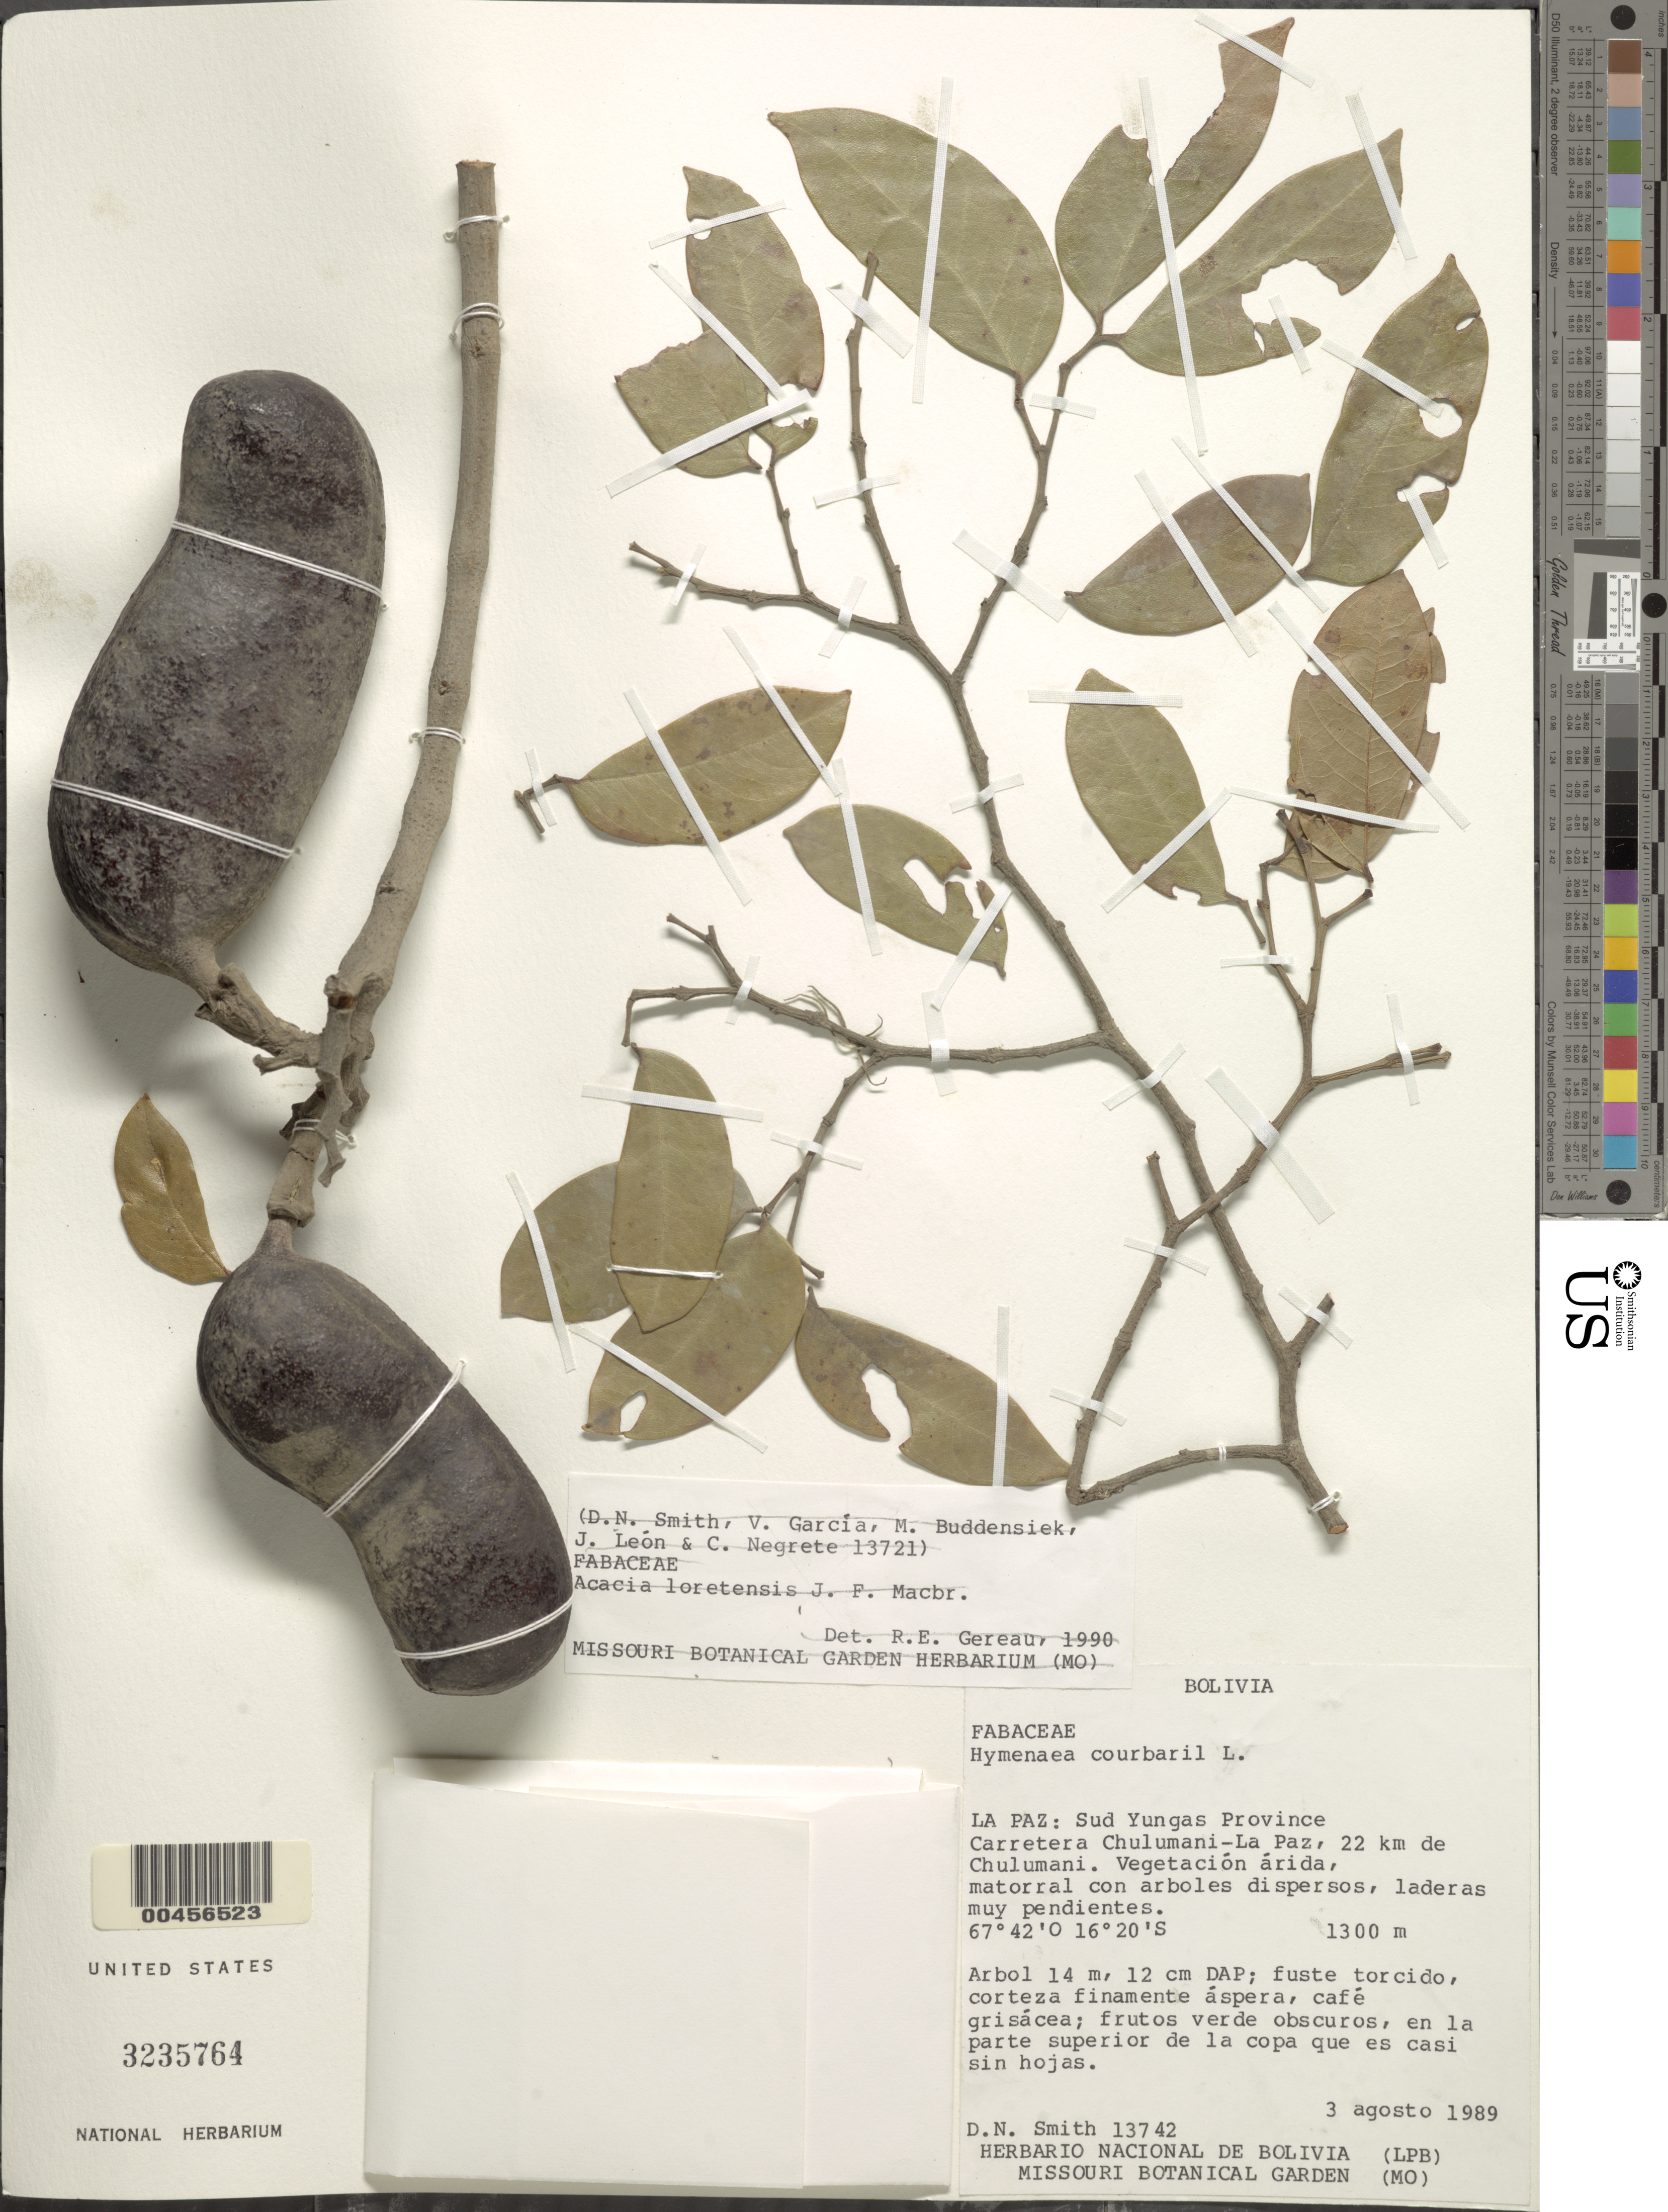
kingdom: Plantae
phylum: Tracheophyta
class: Magnoliopsida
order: Fabales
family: Fabaceae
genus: Hymenaea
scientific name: Hymenaea courbaril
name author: L.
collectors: D. Smith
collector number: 13742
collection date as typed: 03 Aug 1989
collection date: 1989-08-03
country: Bolivia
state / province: La Paz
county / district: Sud Yungas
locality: Carretera Chulumani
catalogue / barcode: US 3235764